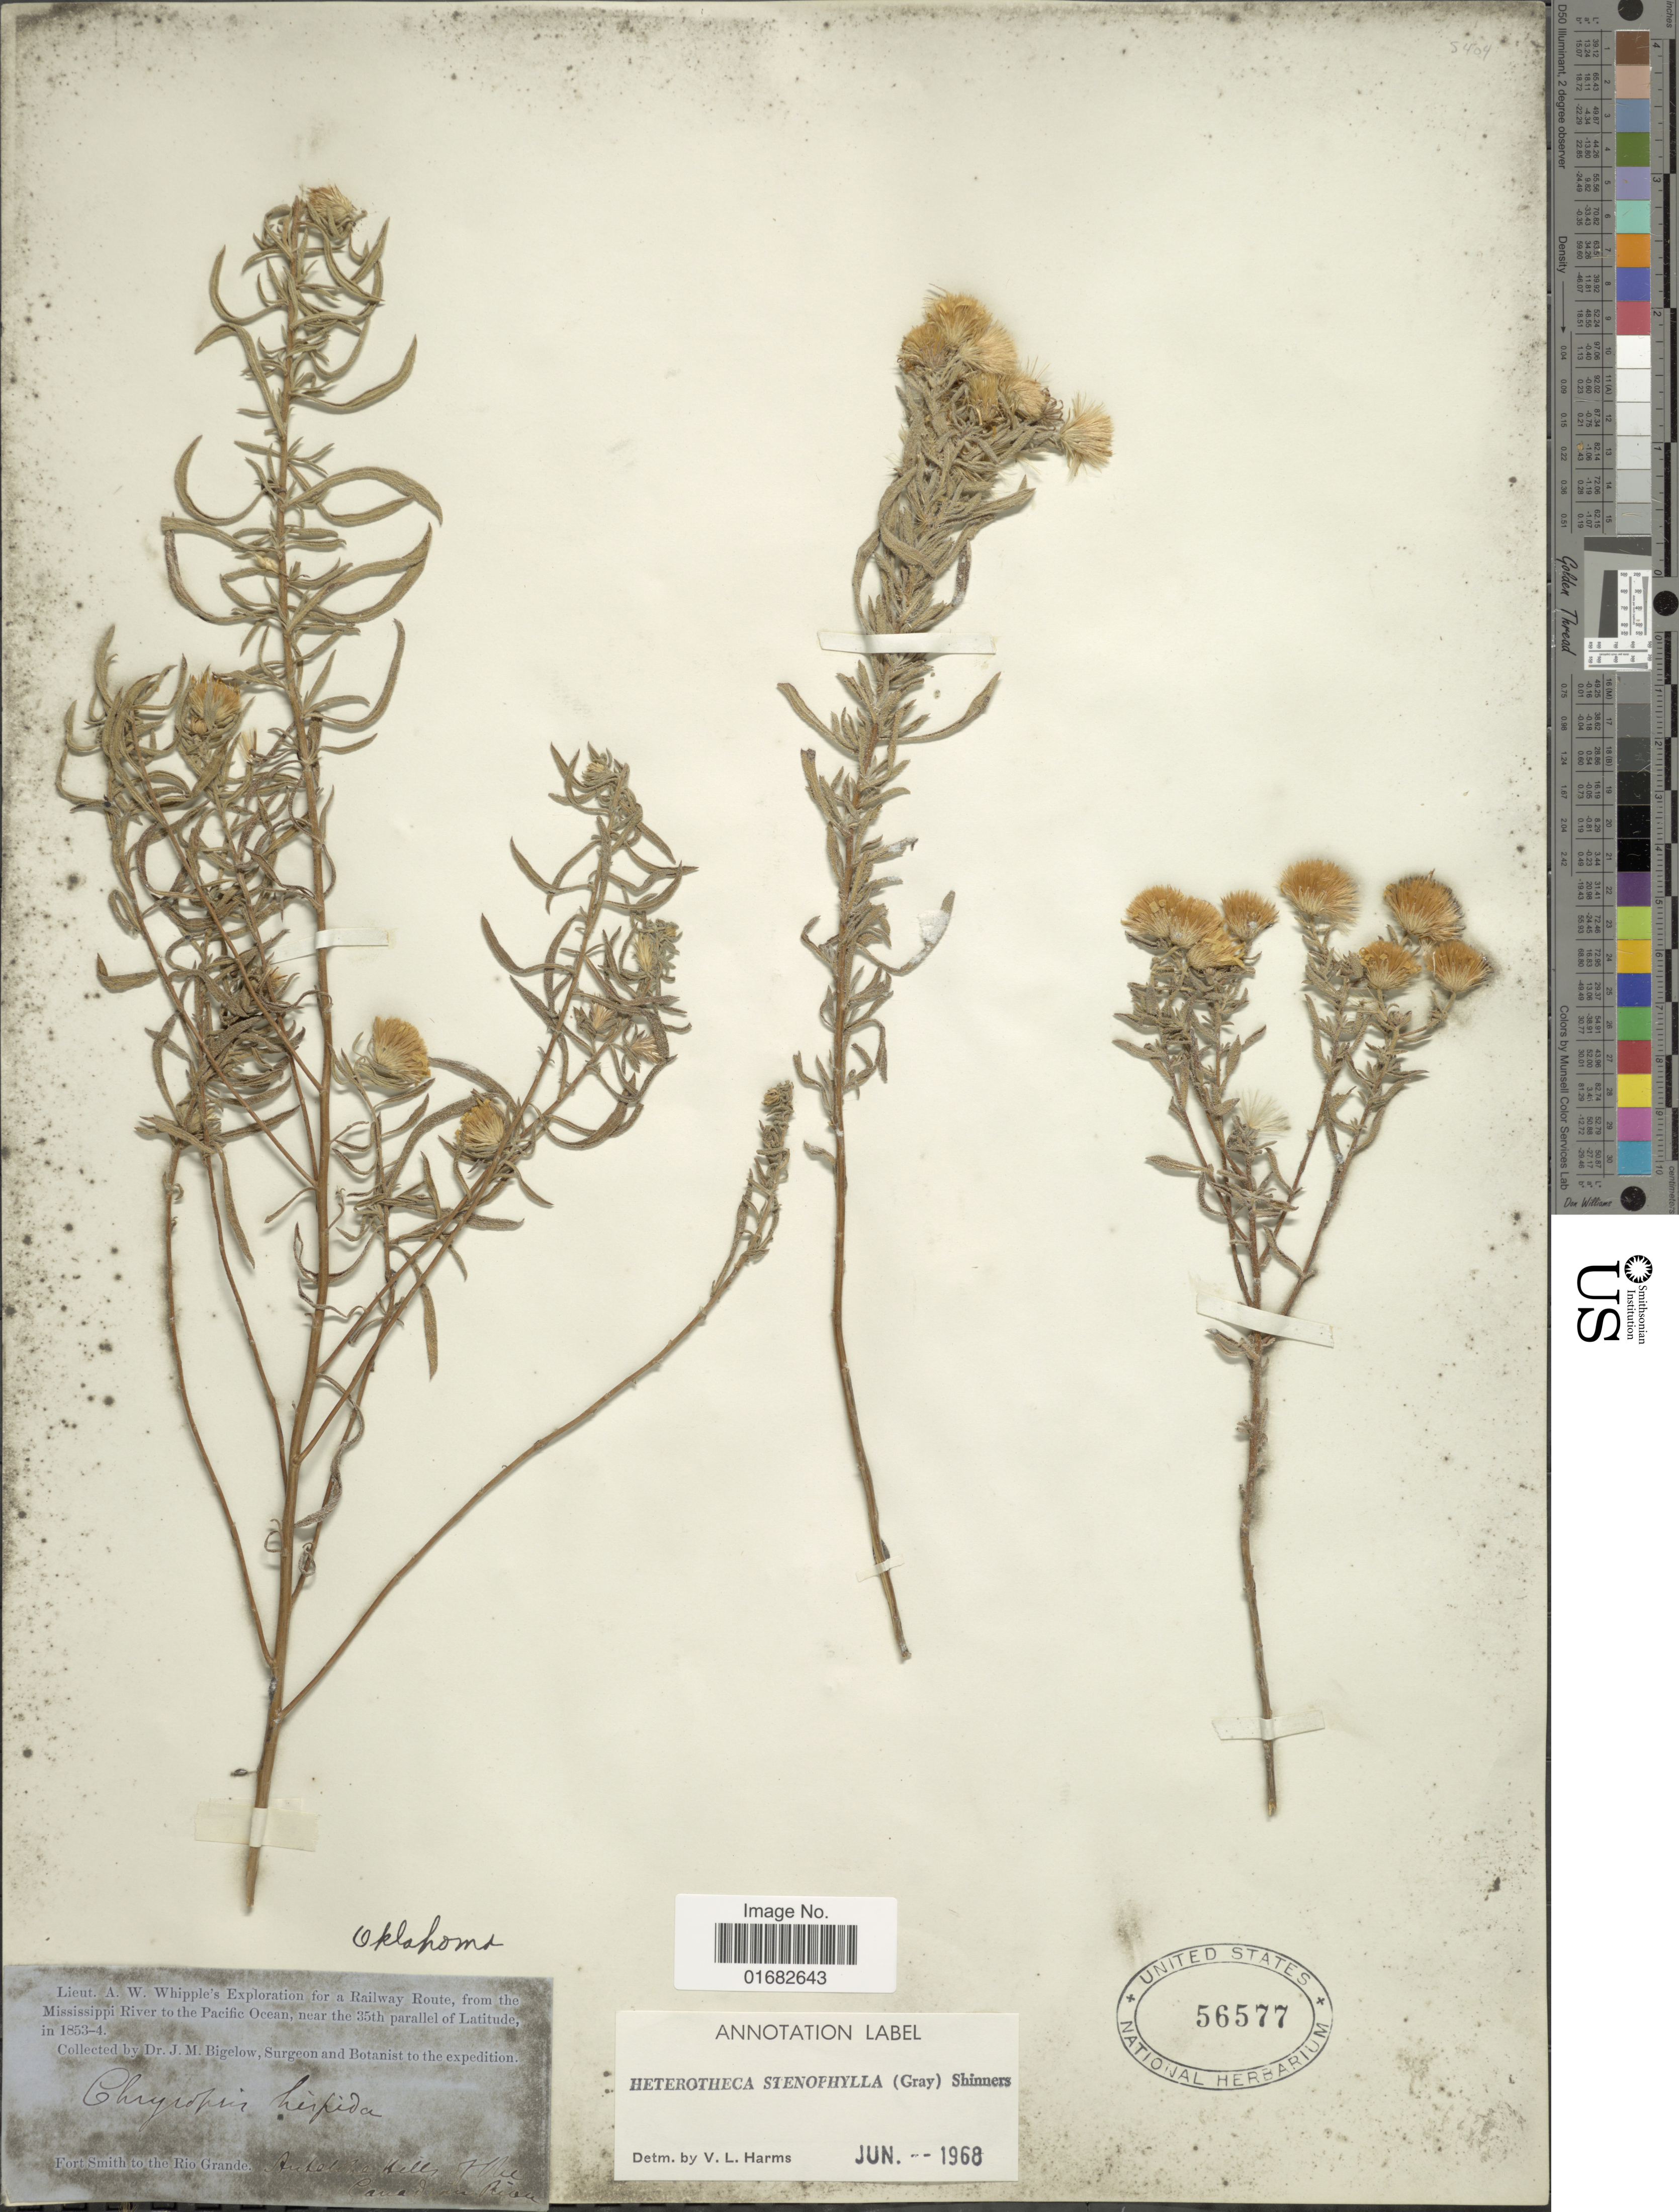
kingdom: Plantae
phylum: Tracheophyta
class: Magnoliopsida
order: Asterales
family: Asteraceae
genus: Heterotheca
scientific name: Heterotheca stenophylla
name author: (A. Gray) Shinners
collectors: J. M. Bigelow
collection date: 1853/1854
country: United States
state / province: Oklahoma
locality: Railway Route, from the Mississippi River to the Pacific Ocean. Fort Smith to the Rio Grande. Oklahoma [unsure placement]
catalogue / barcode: US 56577